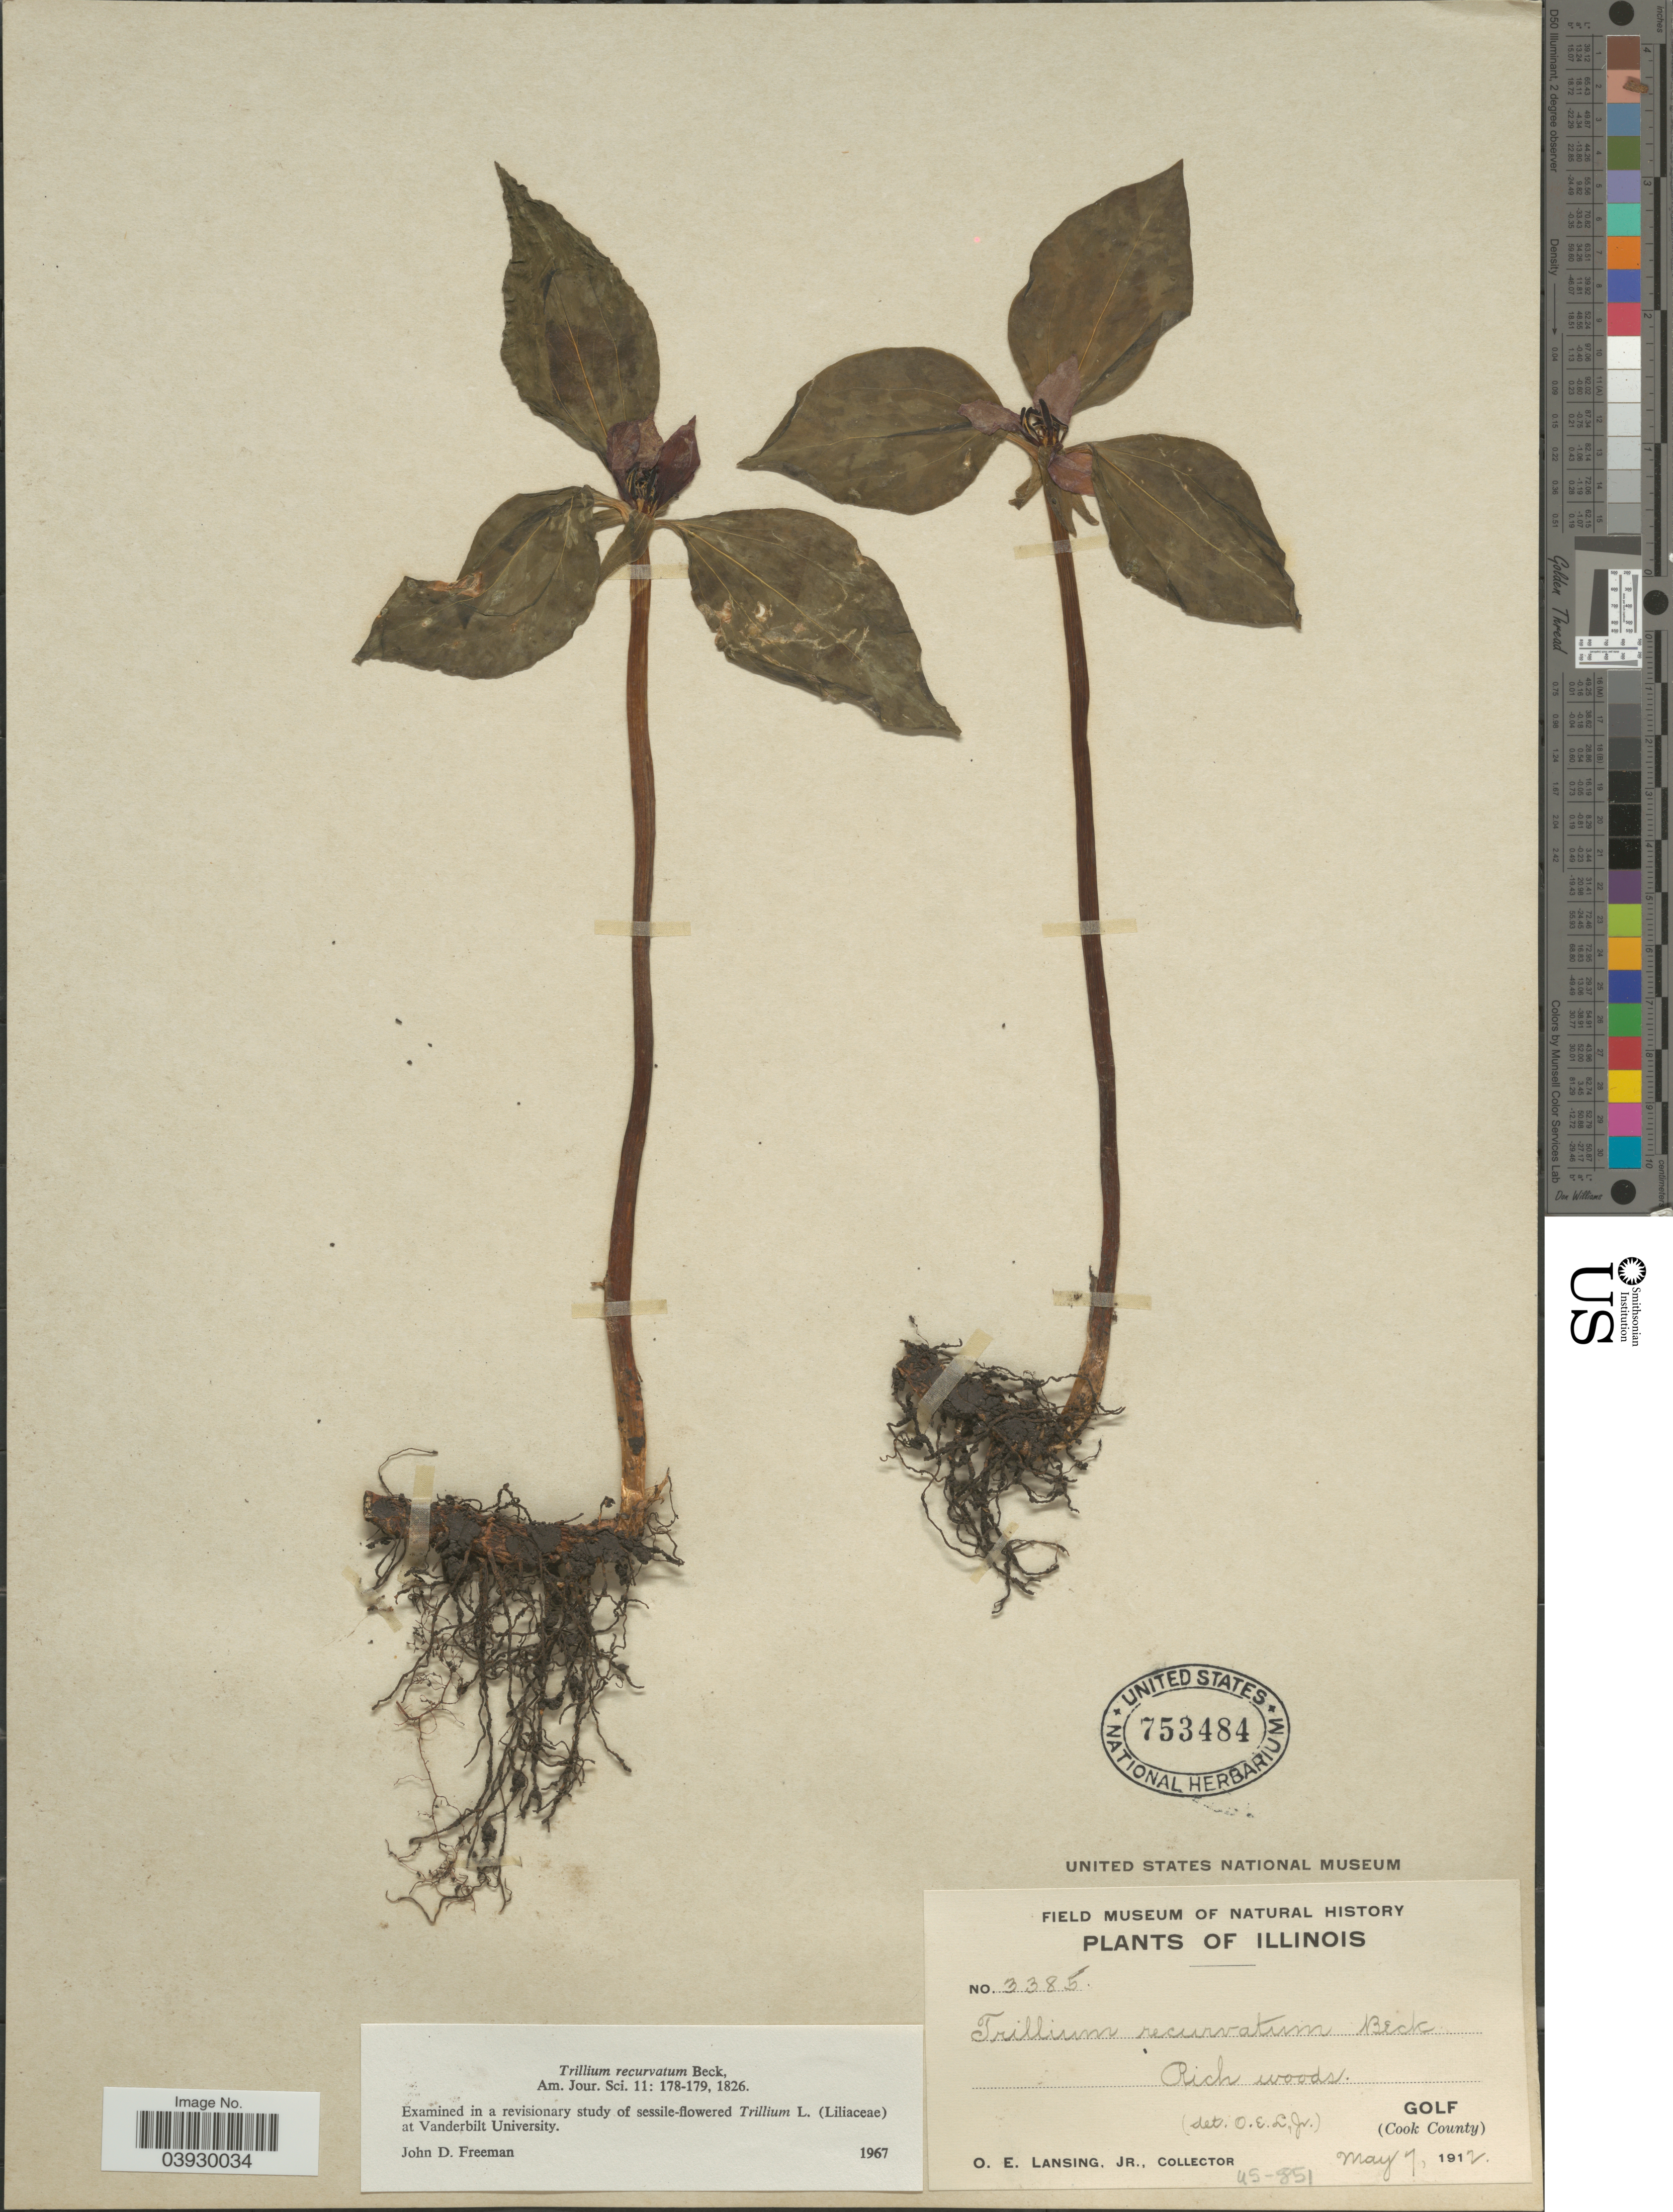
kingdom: Plantae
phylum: Tracheophyta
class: Liliopsida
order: Liliales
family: Melanthiaceae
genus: Trillium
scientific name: Trillium recurvatum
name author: L.C. Beck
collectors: O. Lansing Jr.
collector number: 3385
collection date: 1912-05-07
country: United States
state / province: Illinois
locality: Golf (Cook County).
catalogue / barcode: US 753484